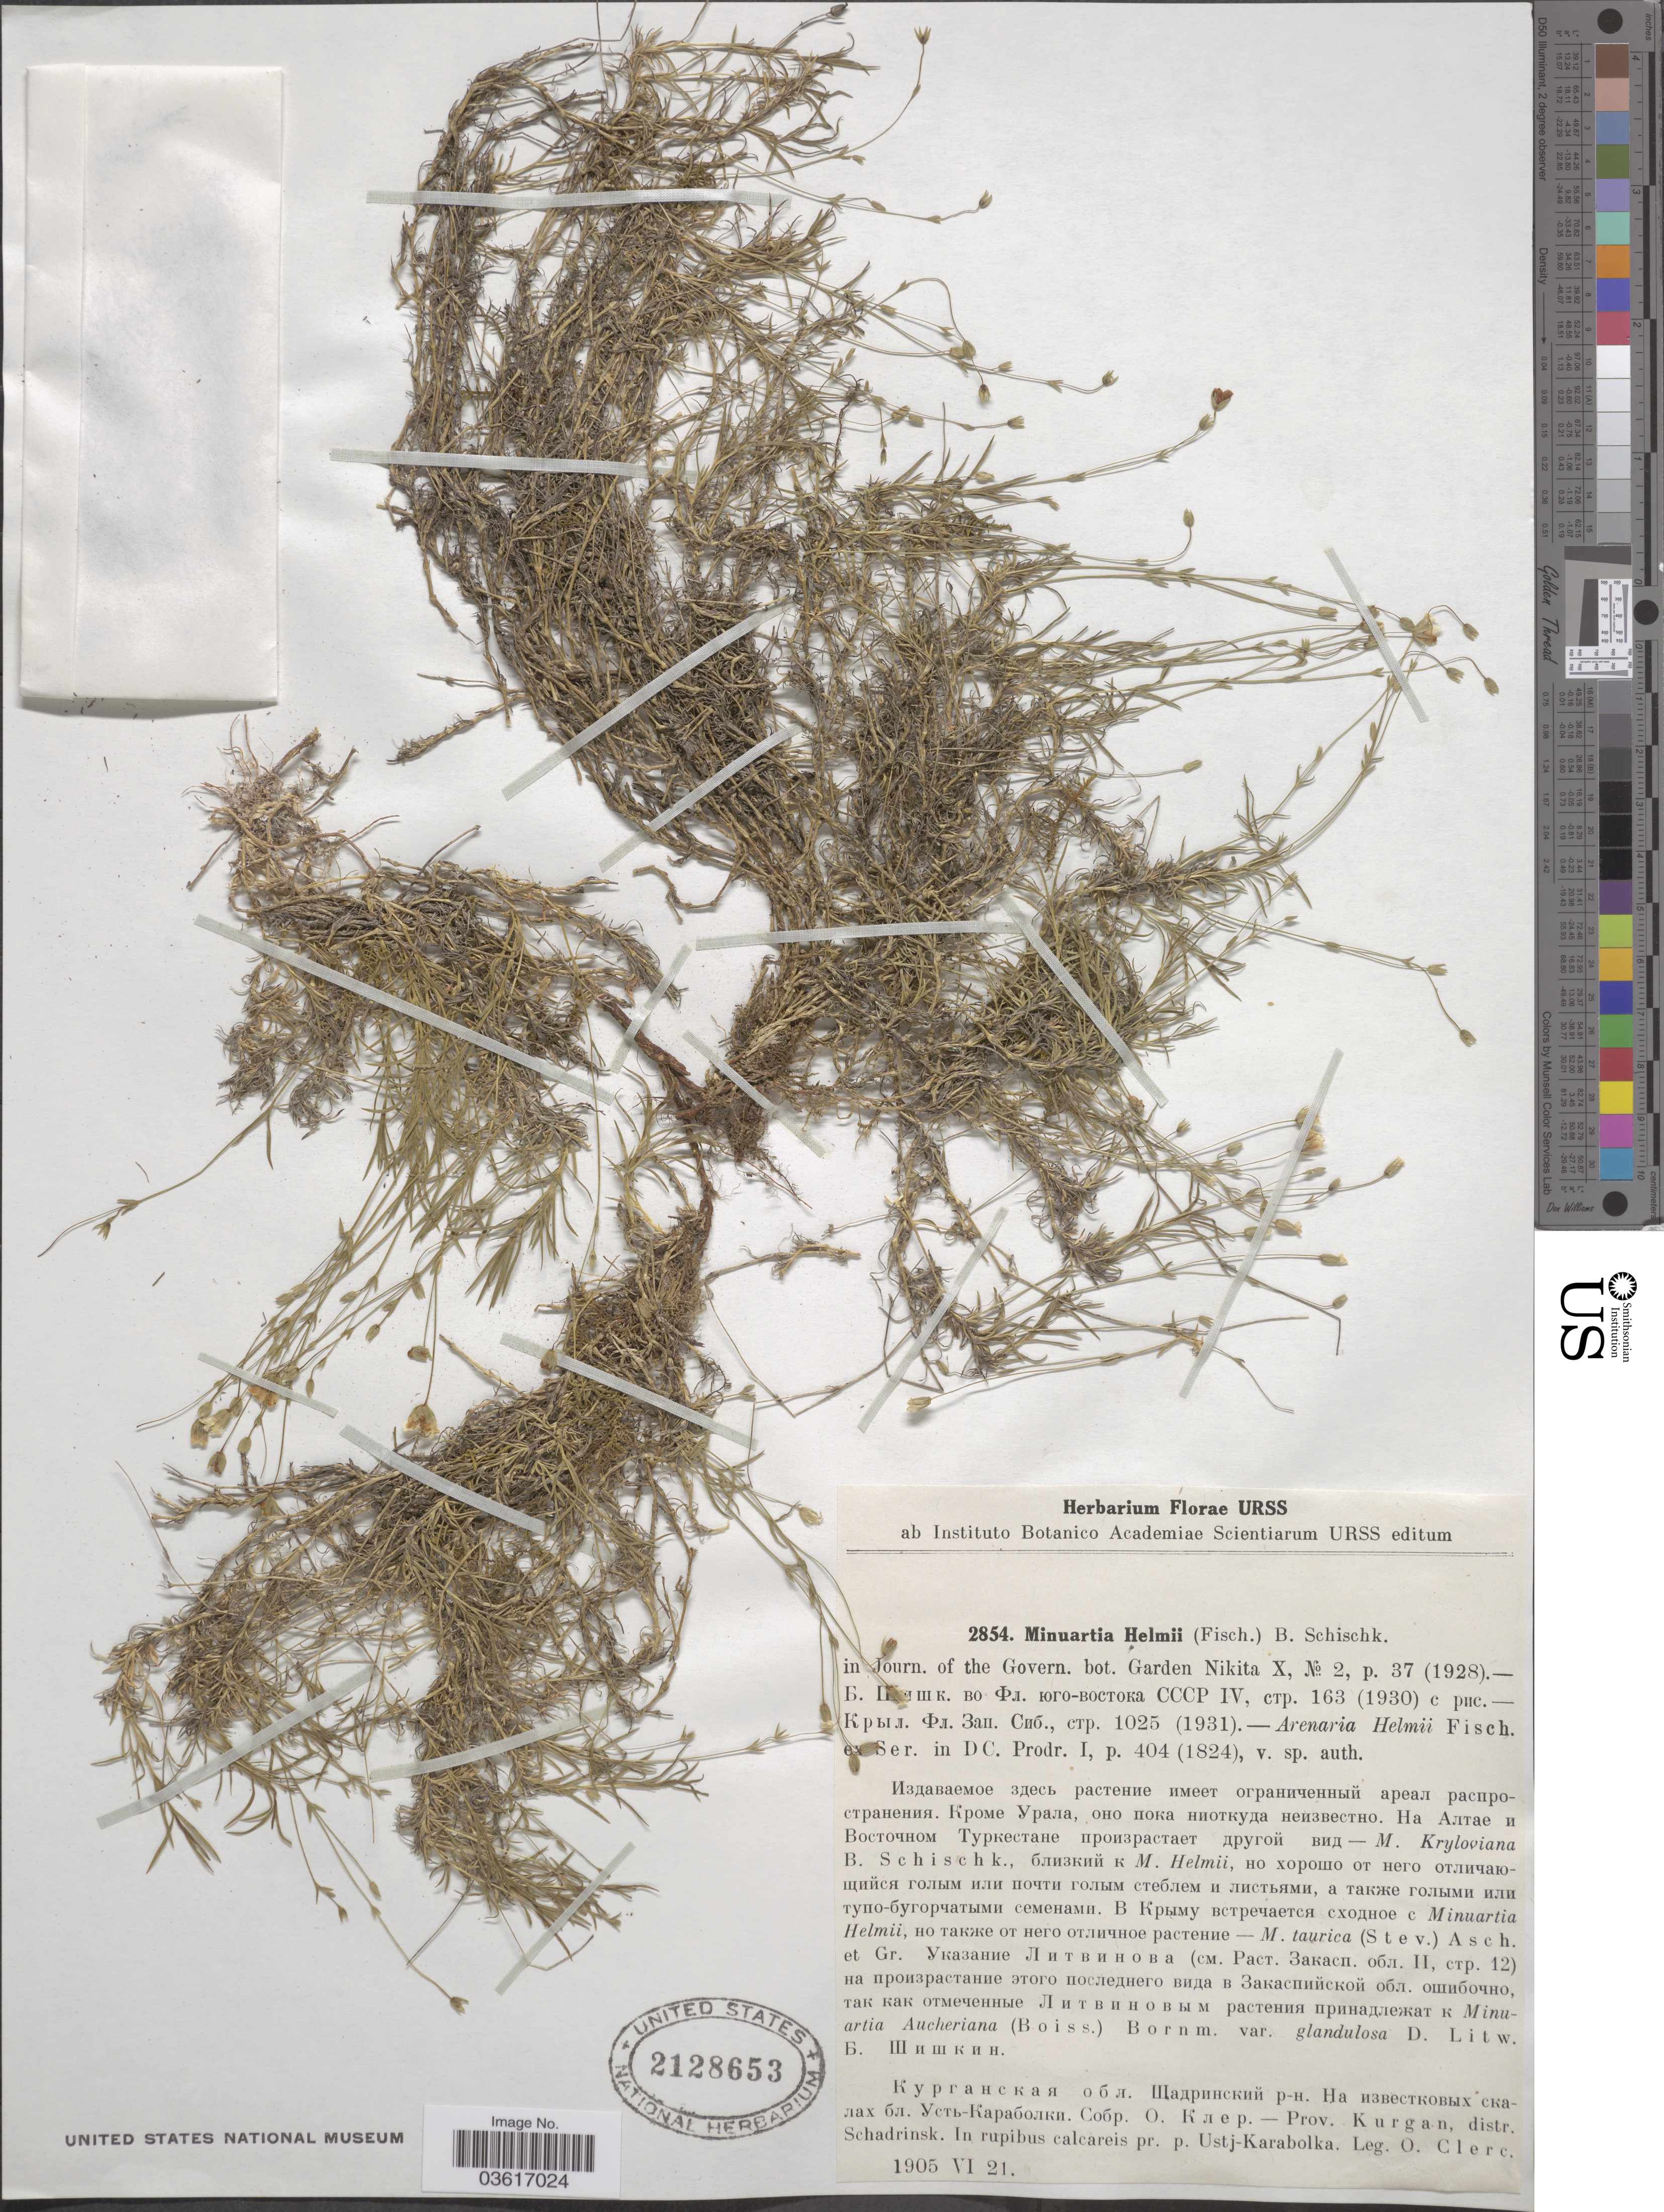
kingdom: Plantae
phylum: Tracheophyta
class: Magnoliopsida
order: Caryophyllales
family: Caryophyllaceae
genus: Minuartia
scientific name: Minuartia helmii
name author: (Fisch. ex Ser.) Schischk.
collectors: O. Clerc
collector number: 2854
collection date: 1905-06-21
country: Russian Federation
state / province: Kurgan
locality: Prov. Kurgan, distr. Schadrinsk. In rupibus calcareis pr. p. Ustj-Karabolka.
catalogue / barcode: US 2128653